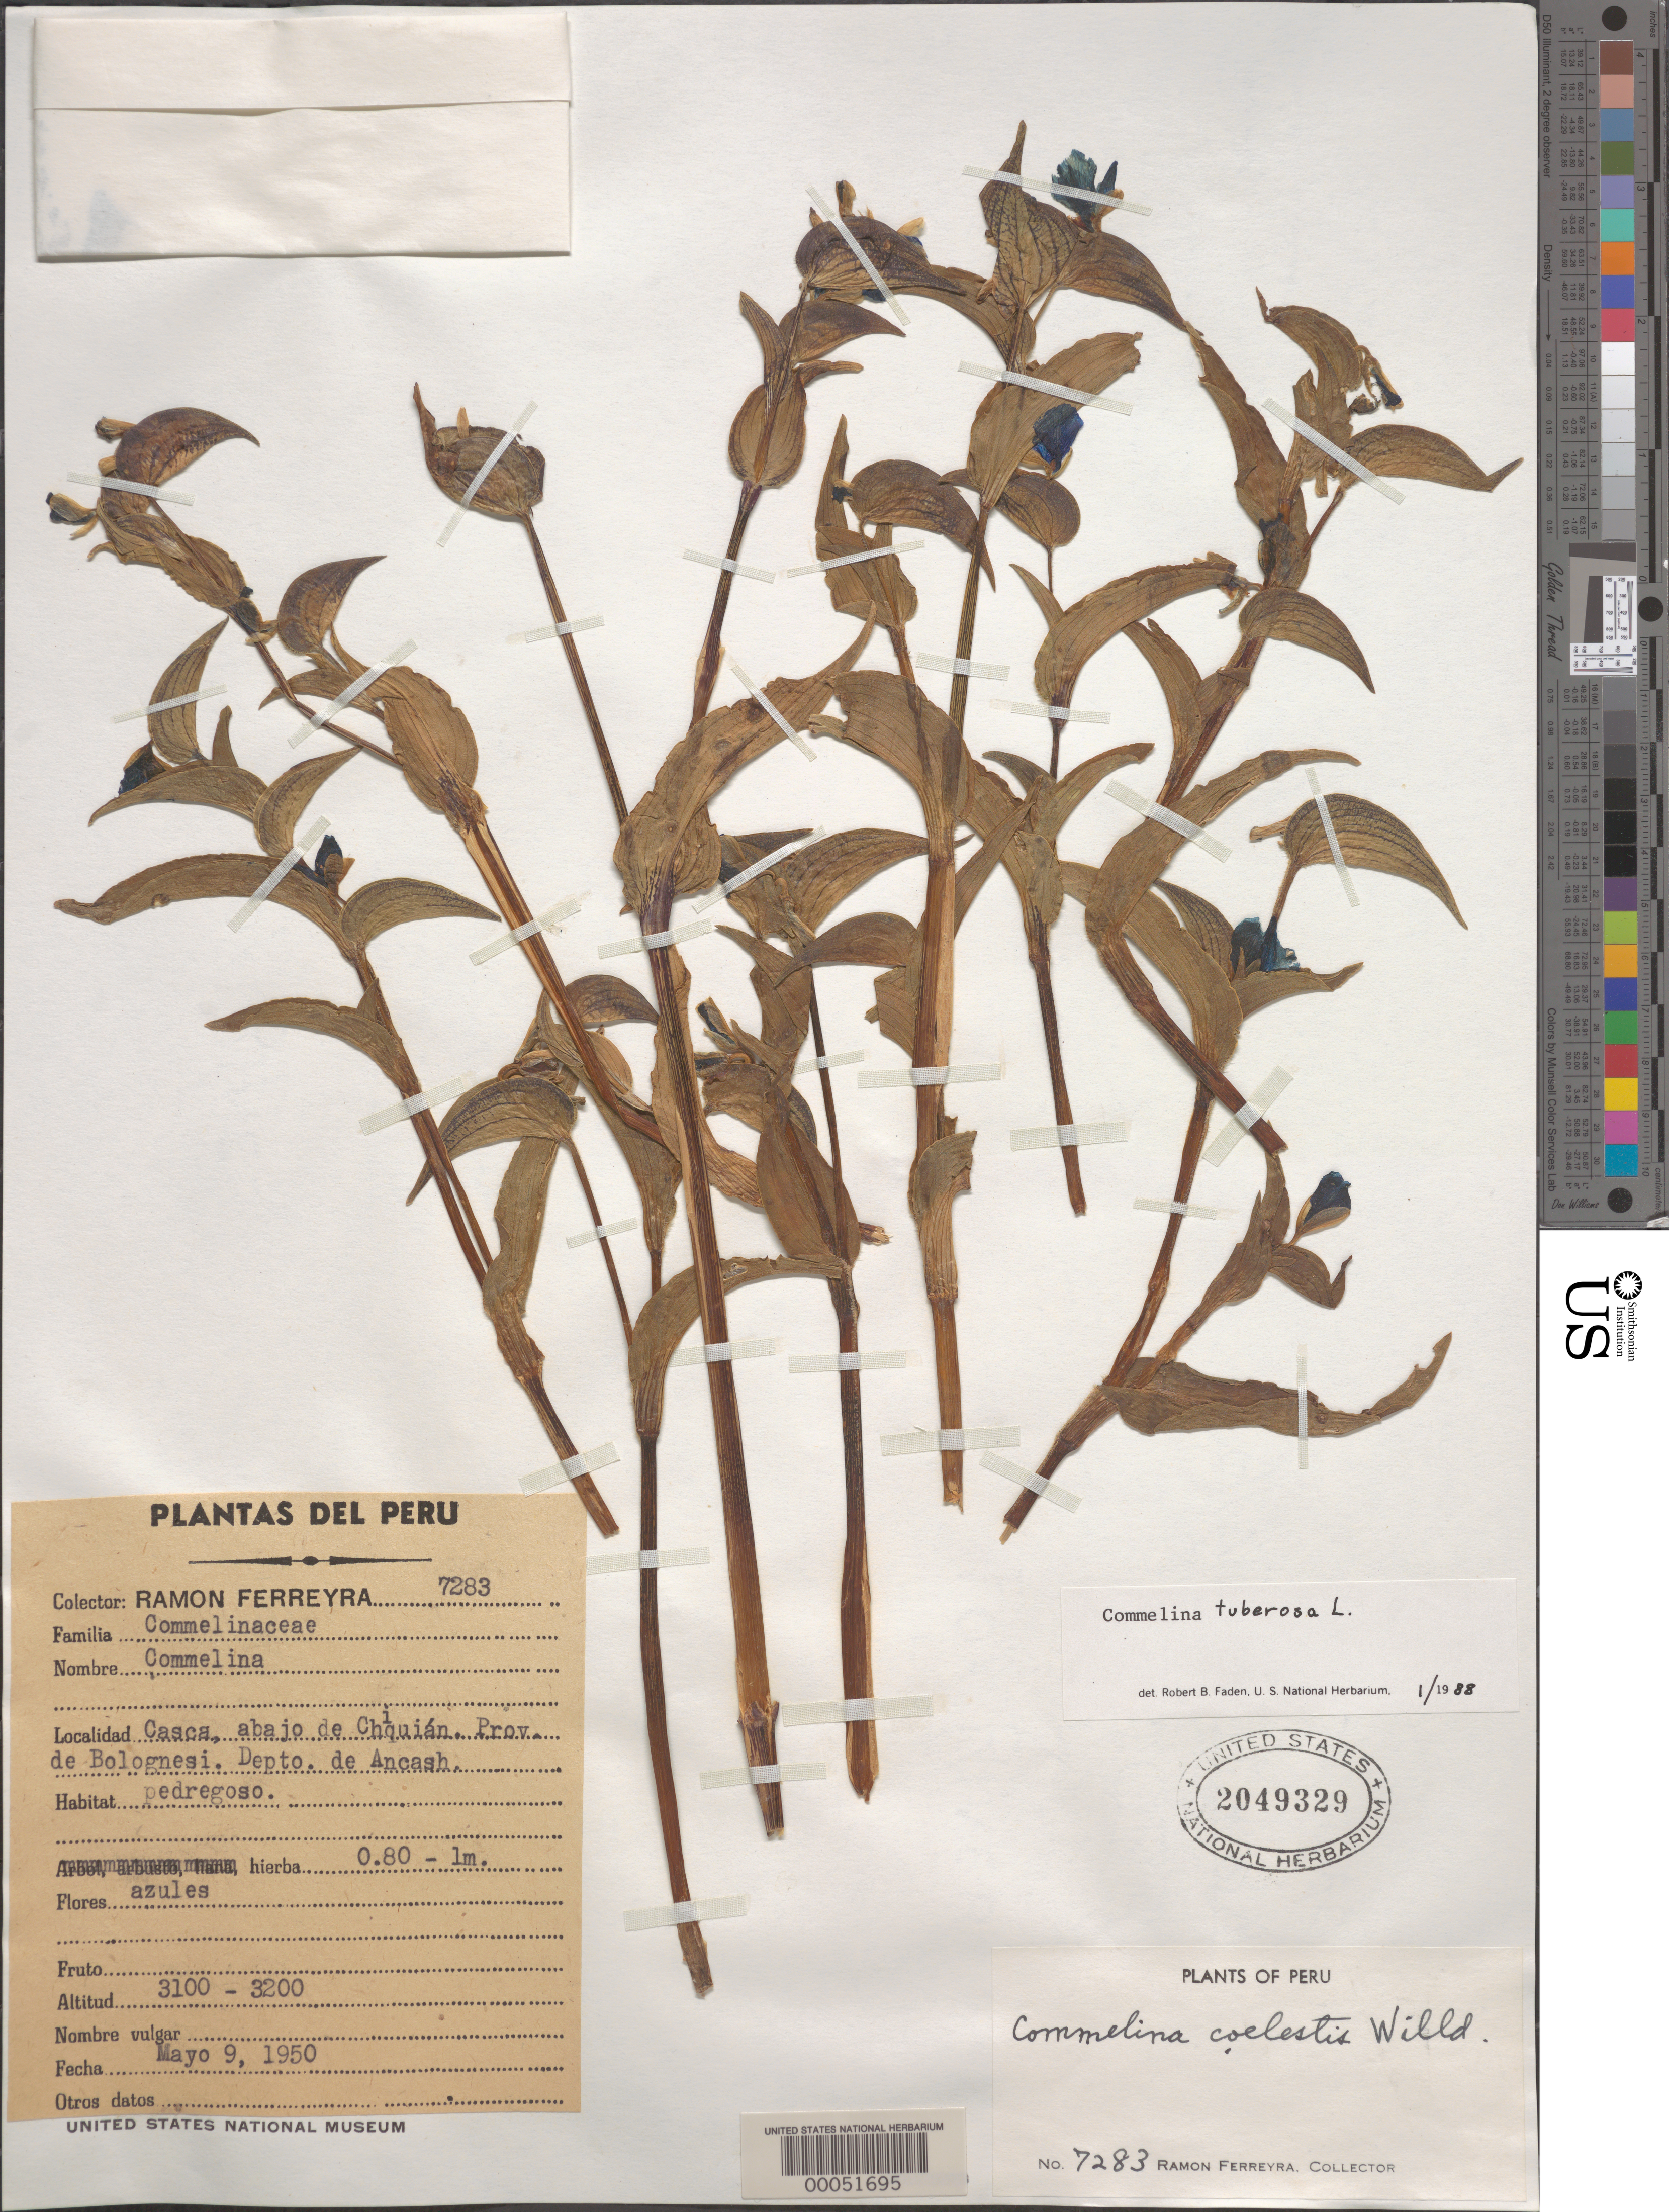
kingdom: Plantae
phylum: Tracheophyta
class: Liliopsida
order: Commelinales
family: Commelinaceae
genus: Commelina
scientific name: Commelina tuberosa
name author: L.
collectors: R. A. Ferreyra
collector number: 7283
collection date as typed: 09 May 1950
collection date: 1950-05-09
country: Peru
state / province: Ancash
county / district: Bolognesi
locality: Casca, above Chiquián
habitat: Stony areas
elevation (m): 3100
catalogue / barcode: US 2049329